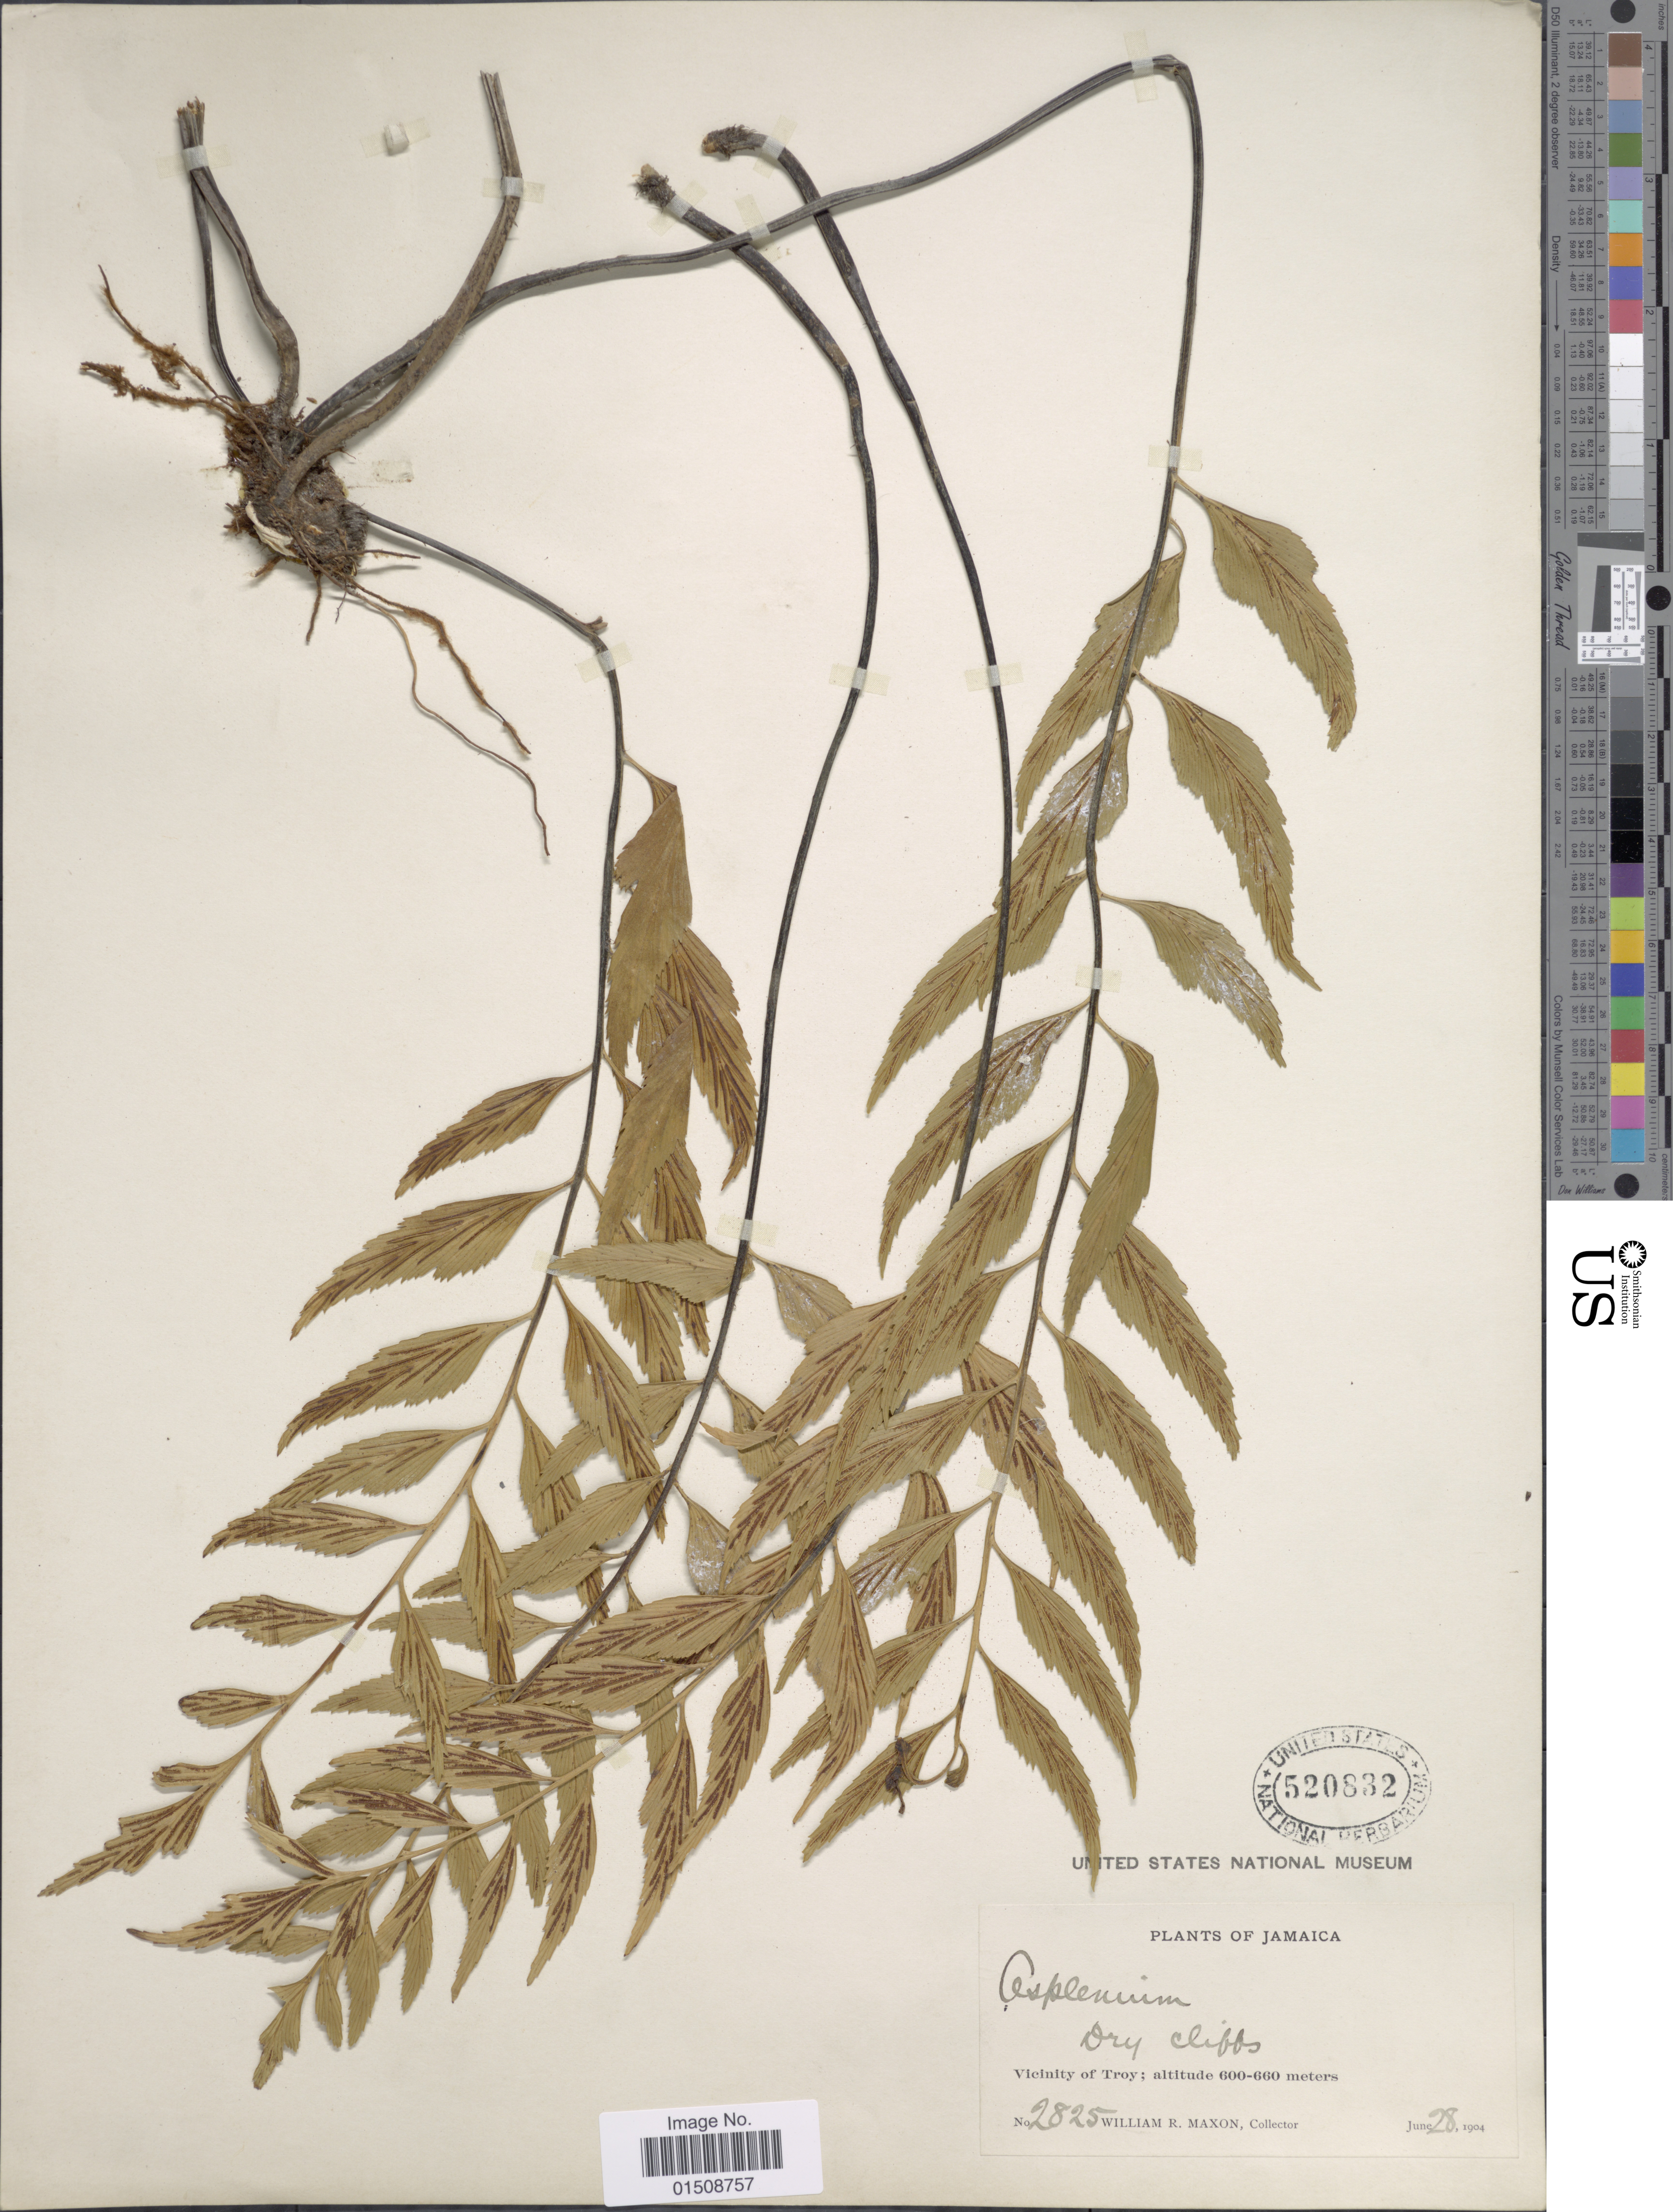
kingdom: Plantae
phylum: Tracheophyta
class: Polypodiopsida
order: Polypodiales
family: Aspleniaceae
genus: Asplenium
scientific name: Asplenium duale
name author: Jenman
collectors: W. R. Maxon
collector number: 2825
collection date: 1904-06-28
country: Jamaica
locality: Vicinity of Troy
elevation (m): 600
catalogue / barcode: US 520832